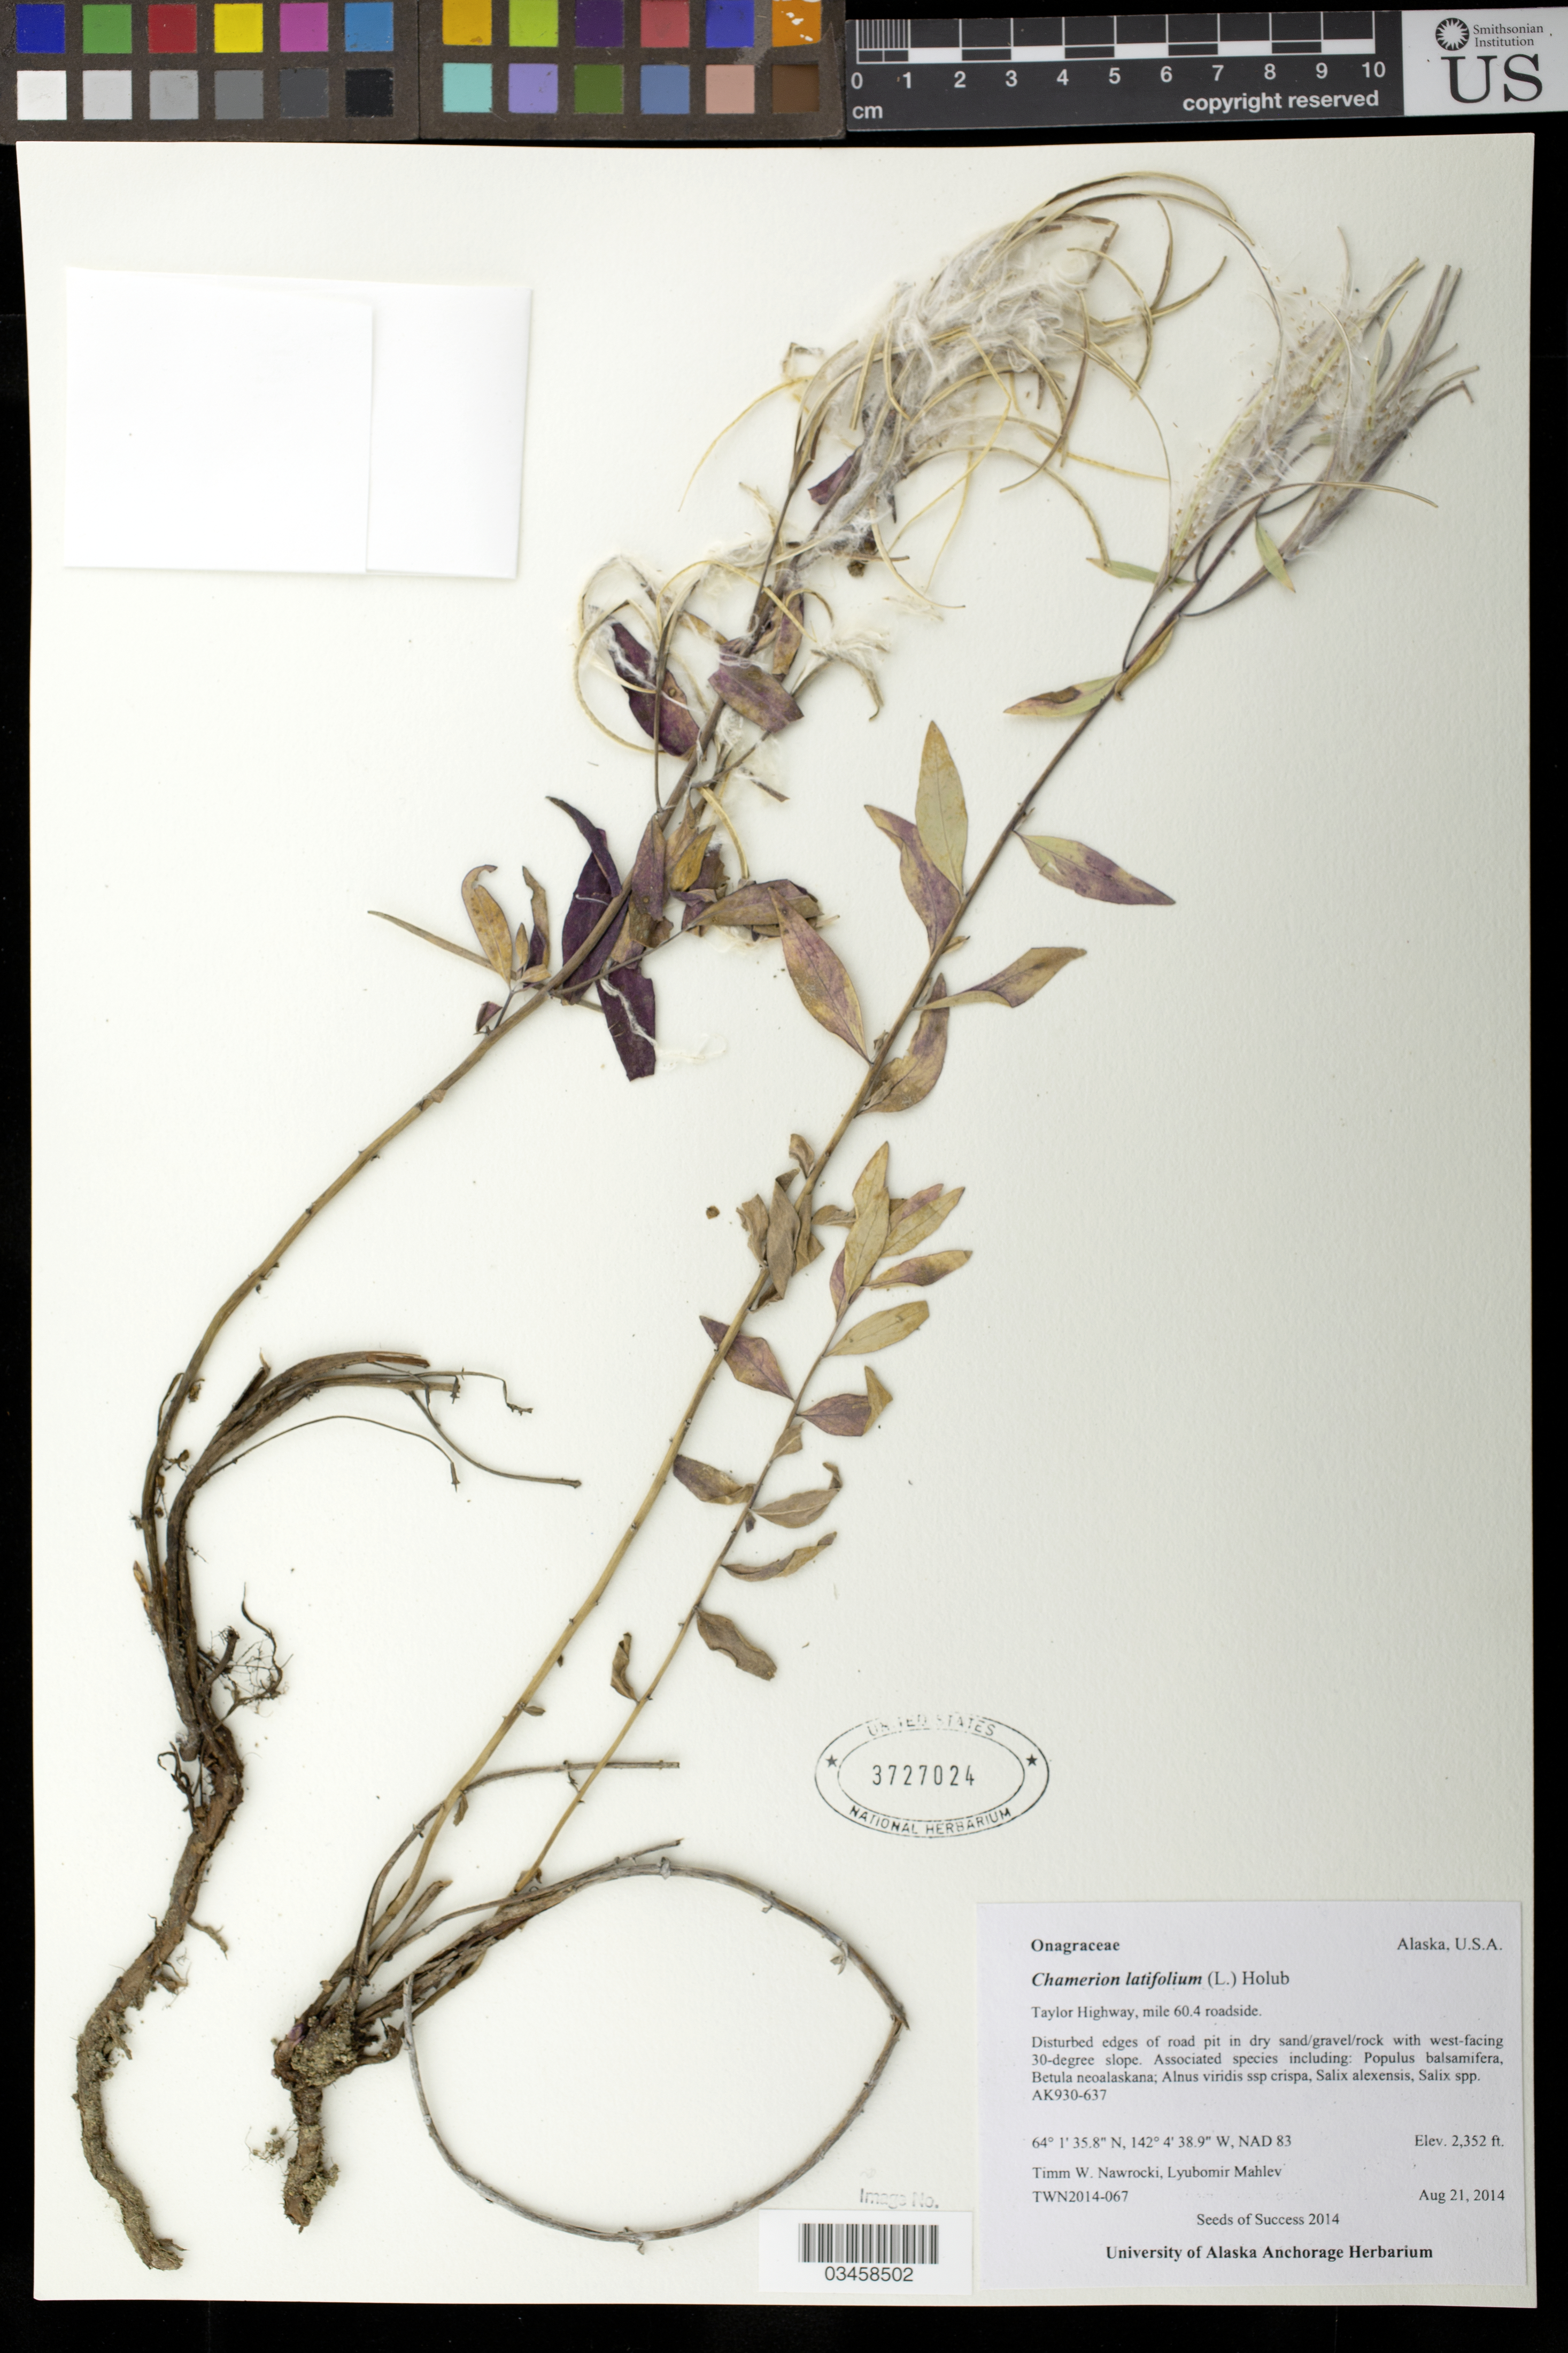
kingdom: Plantae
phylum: Tracheophyta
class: Magnoliopsida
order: Myrtales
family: Onagraceae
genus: Chamaenerion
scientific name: Chamaenerion latifolium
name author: (L.) Th. Fr. & Lange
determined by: Wagner, W. L., (BOT), Smithsonian Institution - National Museum of Natural History (UNITED STATES)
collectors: T. Nawrocki & L. Mahlev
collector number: TWN2014-067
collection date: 2014-08-21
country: United States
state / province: Alaska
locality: Taylor Hwy, mile 60.4, roadside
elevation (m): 717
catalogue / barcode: US 3727024